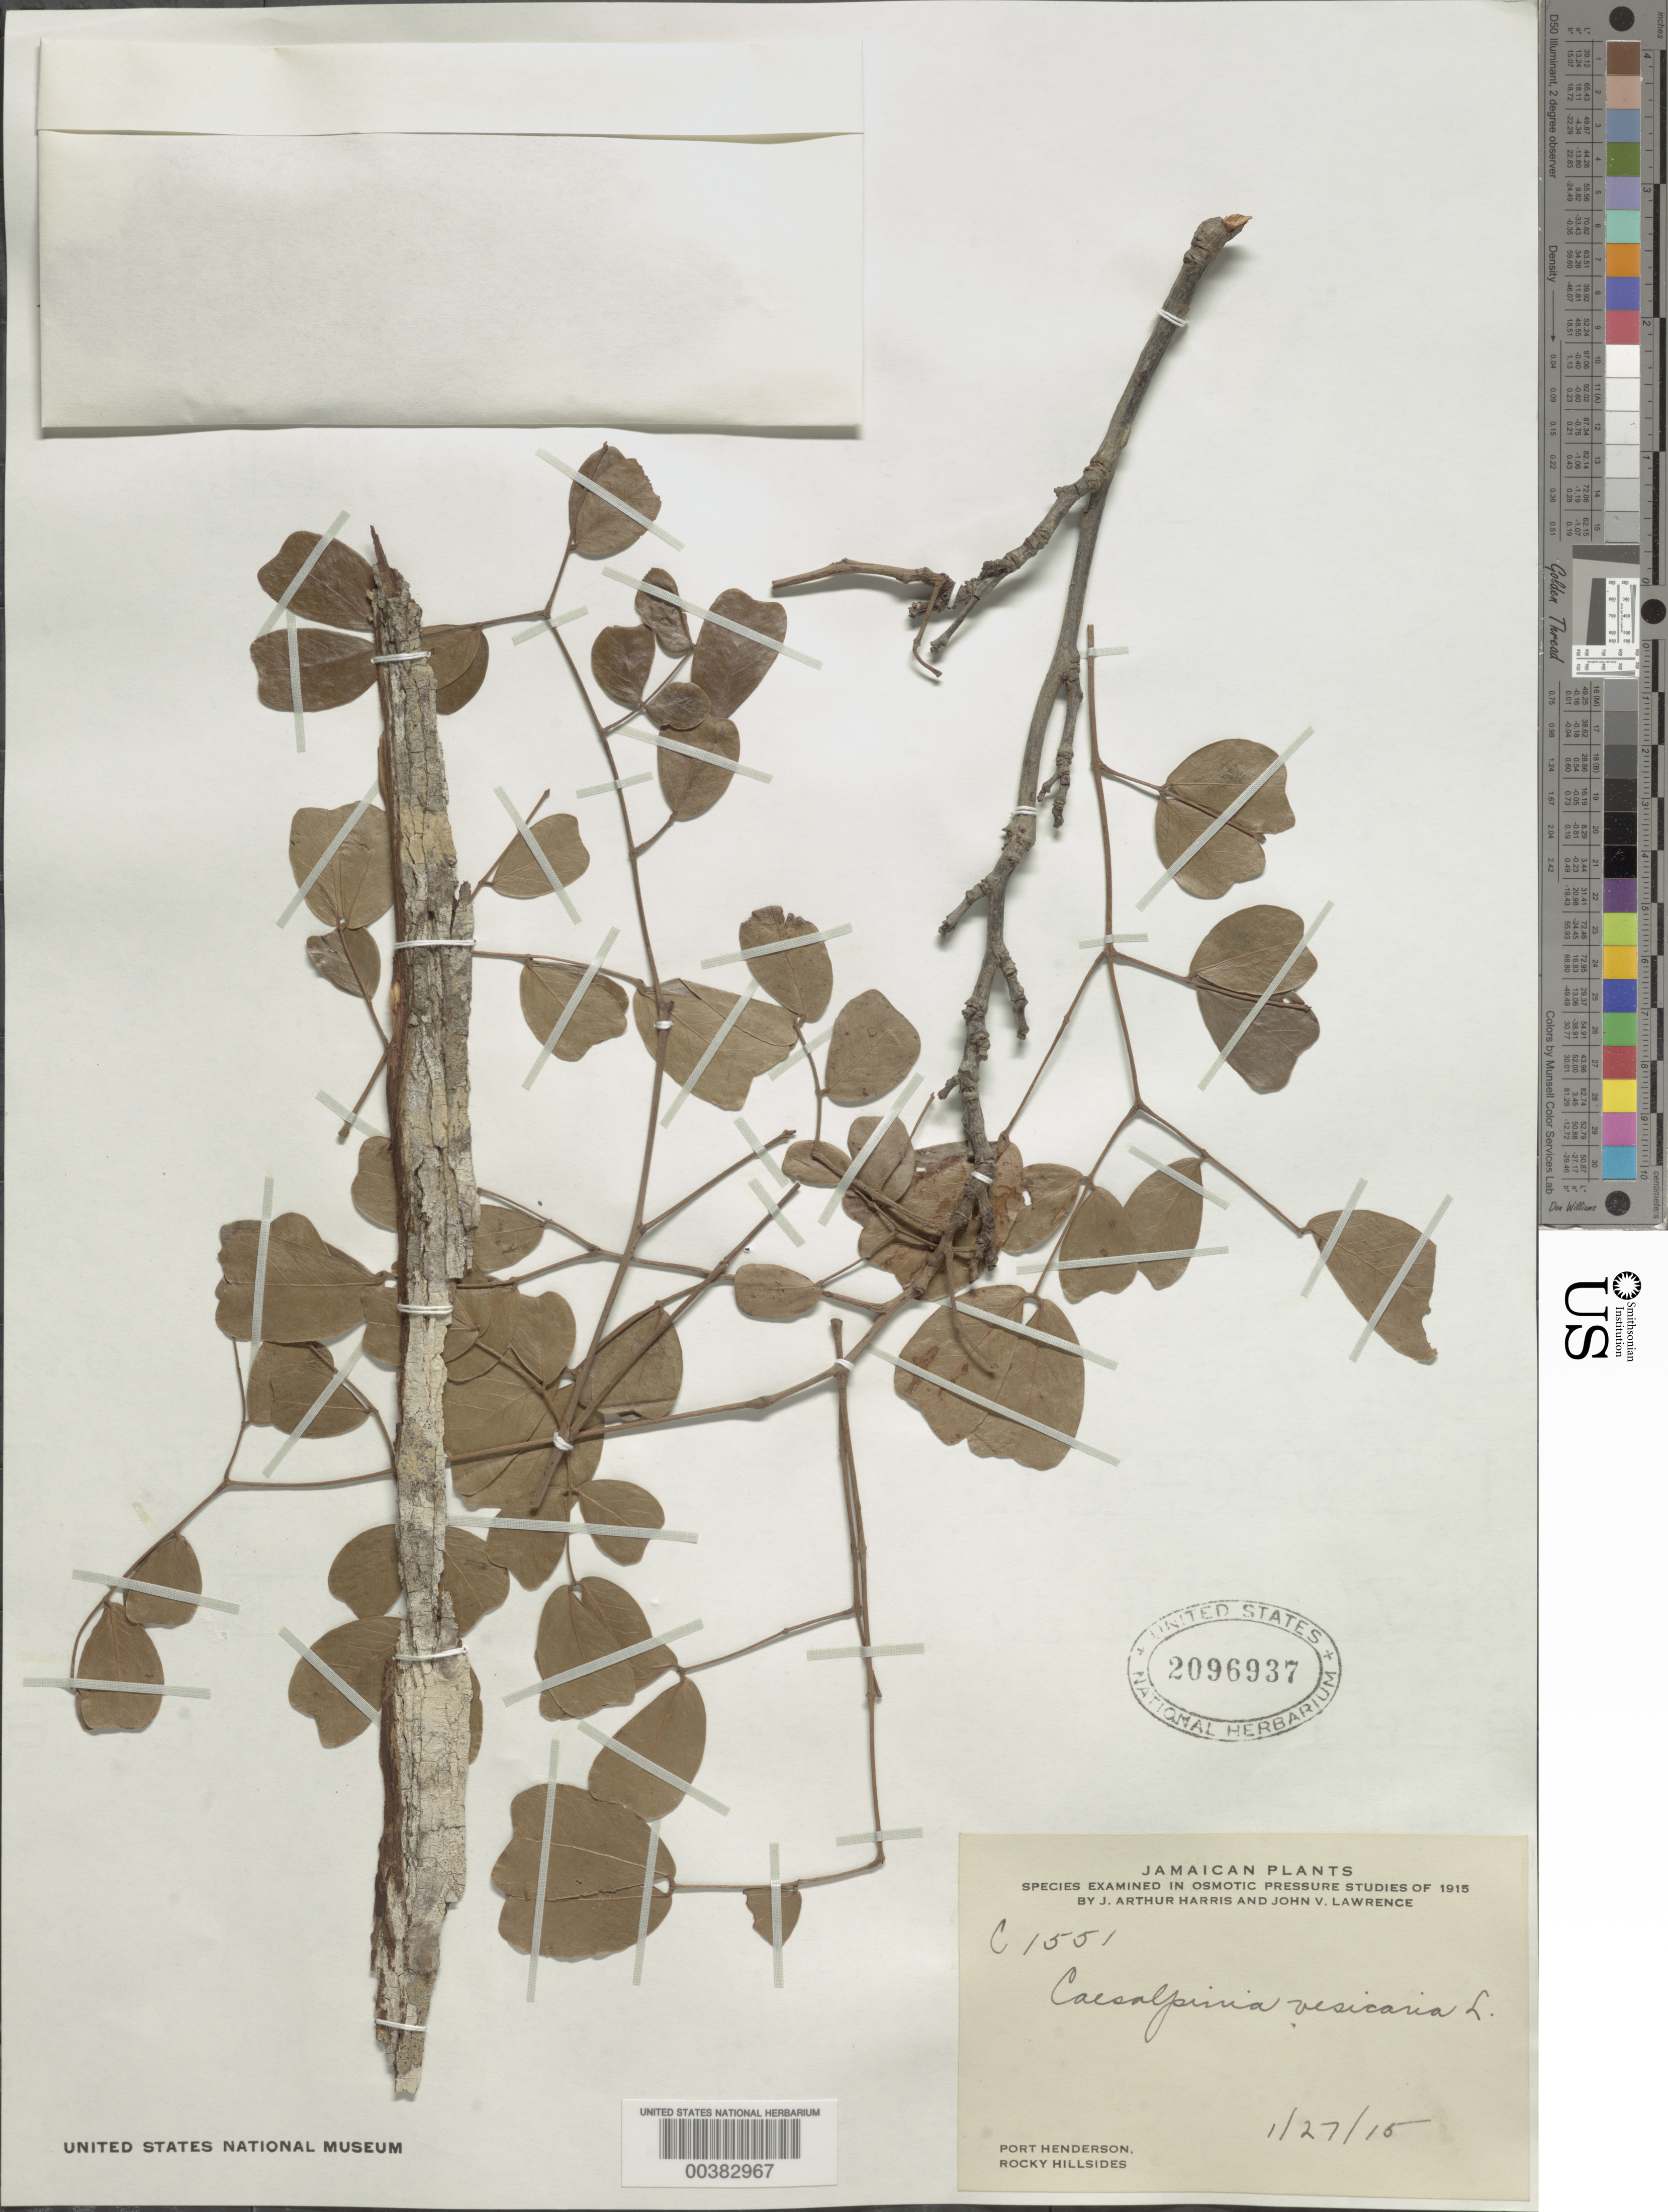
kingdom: Plantae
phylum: Tracheophyta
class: Magnoliopsida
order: Fabales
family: Fabaceae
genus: Tara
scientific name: Tara vesicaria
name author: (L.) Molinari et al.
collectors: J. A. Harris & J. Lawrence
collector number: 1551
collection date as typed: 27 Jan 1915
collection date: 1915-01-27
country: Jamaica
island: Greater Antilles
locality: Port henderson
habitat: Rocky hillsides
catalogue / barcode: US 2096937